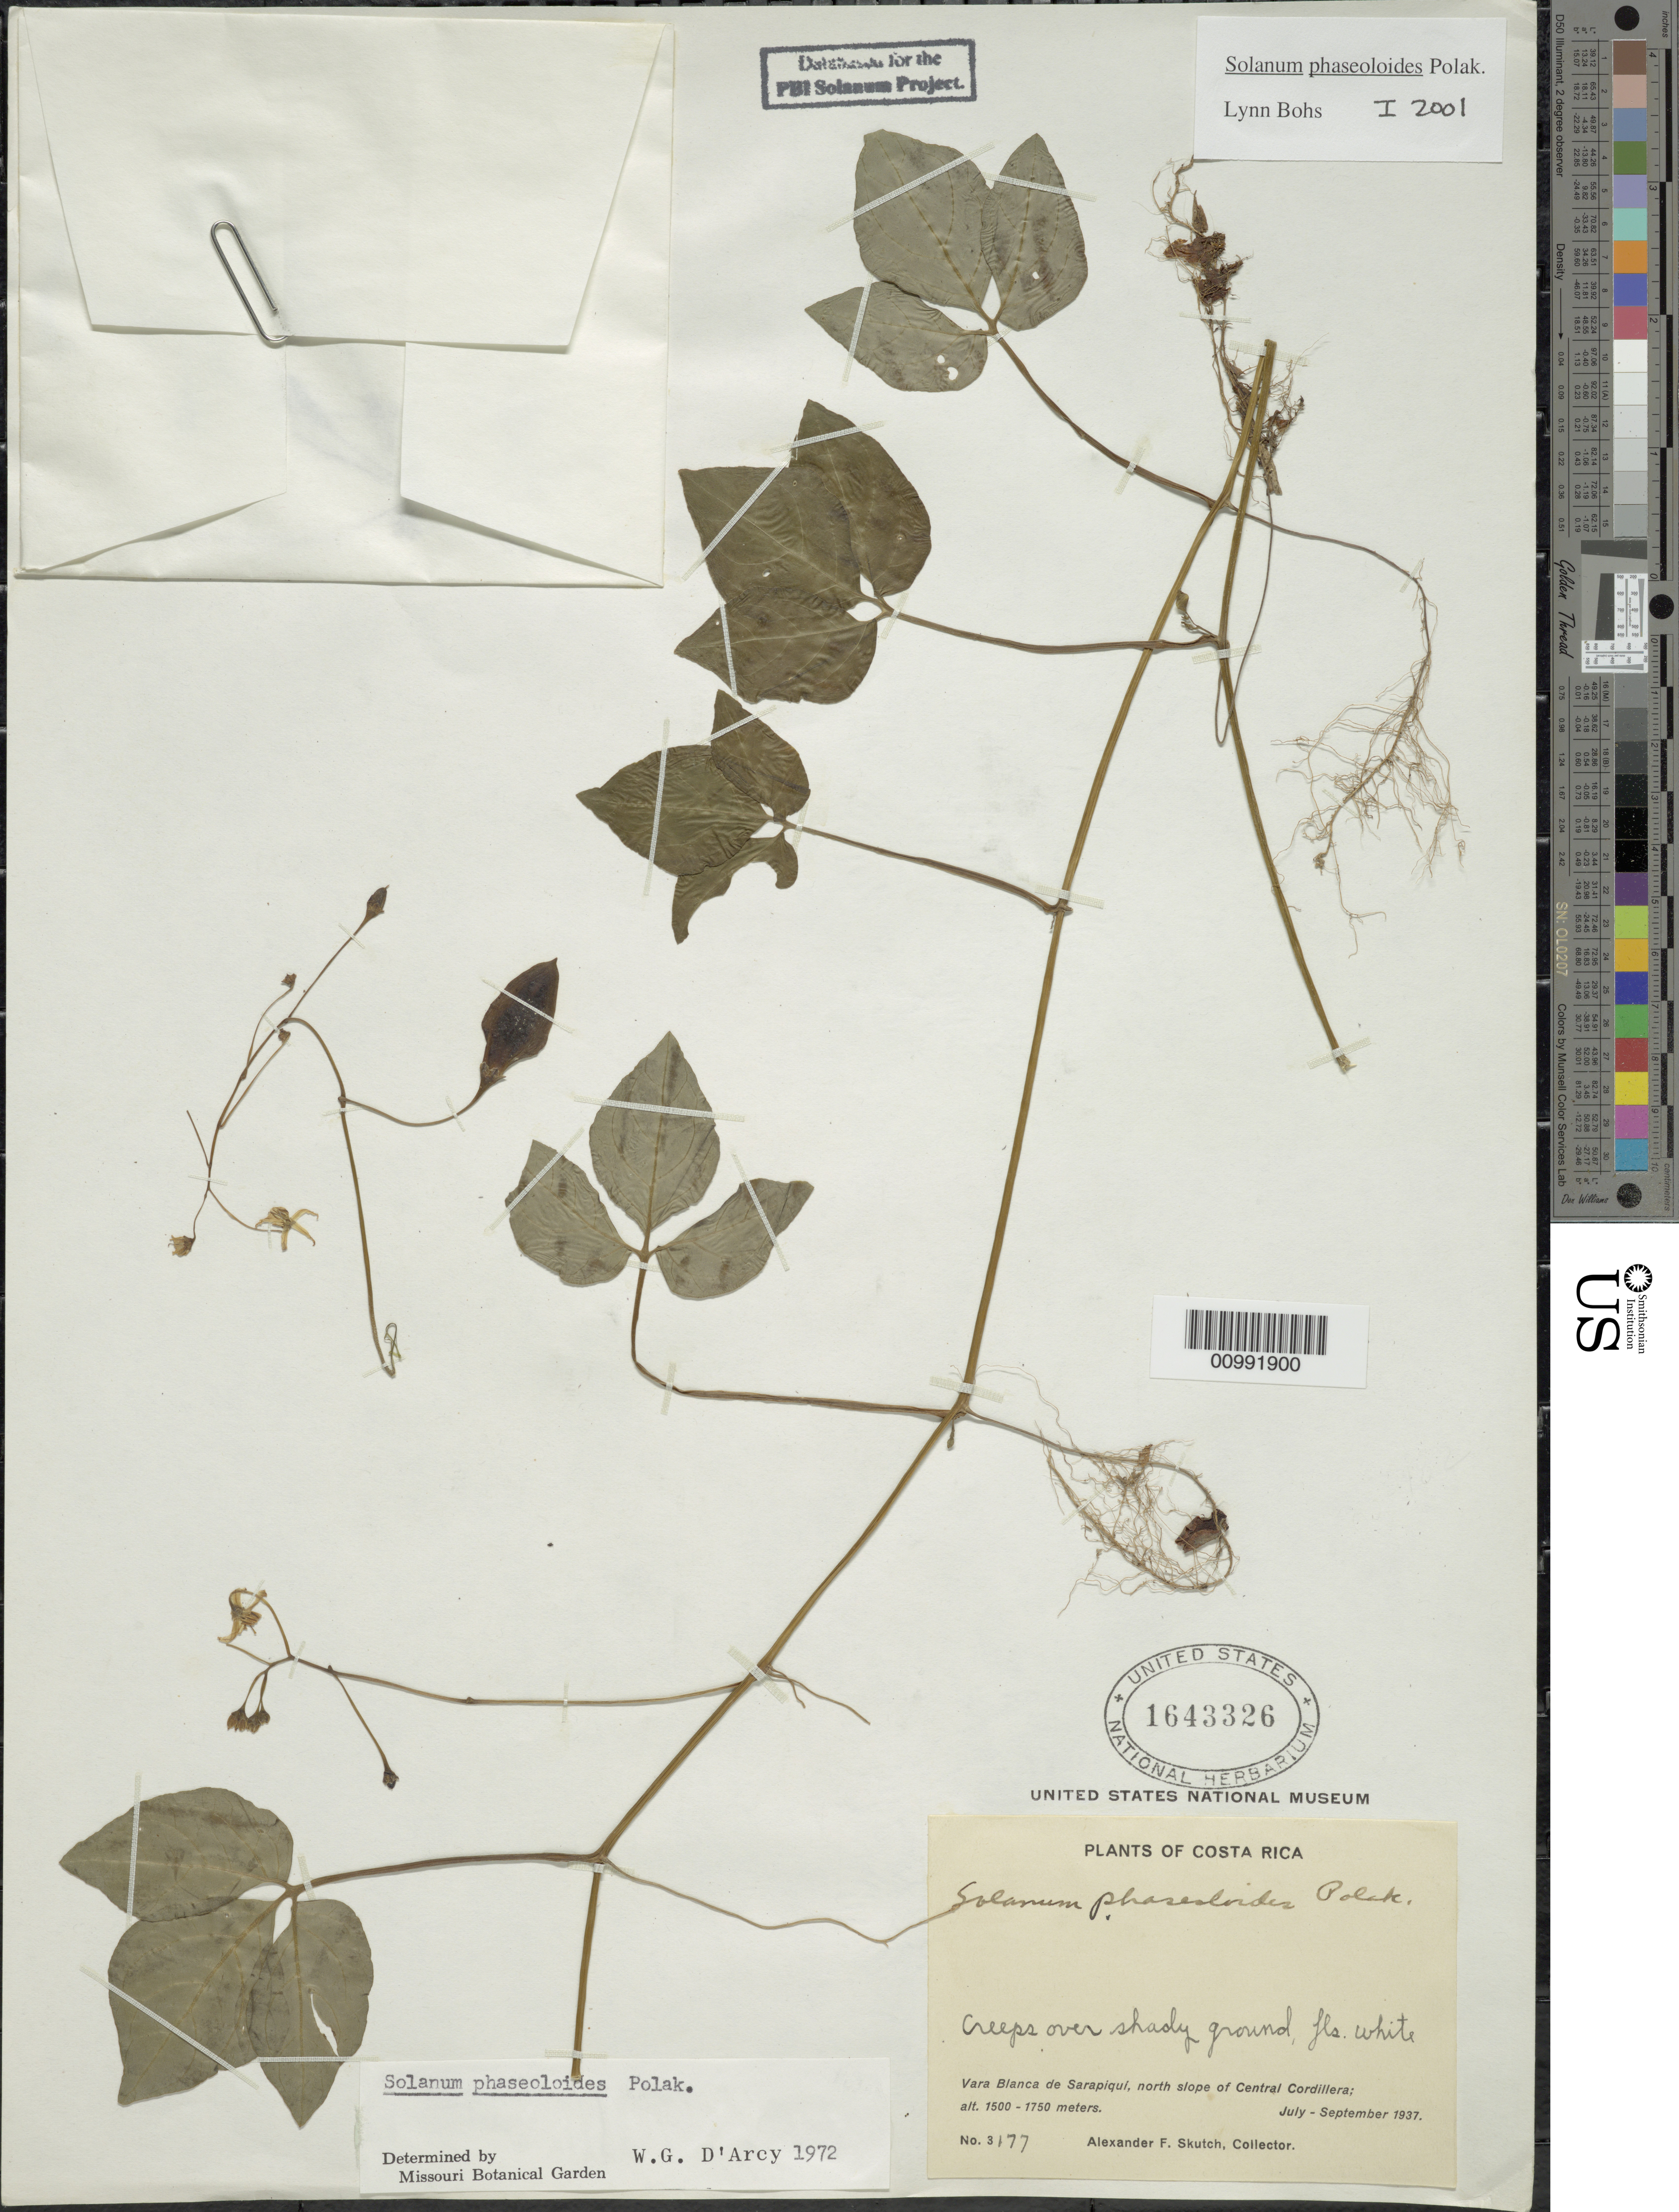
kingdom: Plantae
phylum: Tracheophyta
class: Magnoliopsida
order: Solanales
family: Solanaceae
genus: Solanum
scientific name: Solanum phaseoloides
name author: Pol.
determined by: Bohs, L. A.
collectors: A. F. Skutch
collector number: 3177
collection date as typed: Jul 1937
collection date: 1937-07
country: Costa Rica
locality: North slope of Central Cordillera.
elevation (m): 1500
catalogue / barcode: US 1643326